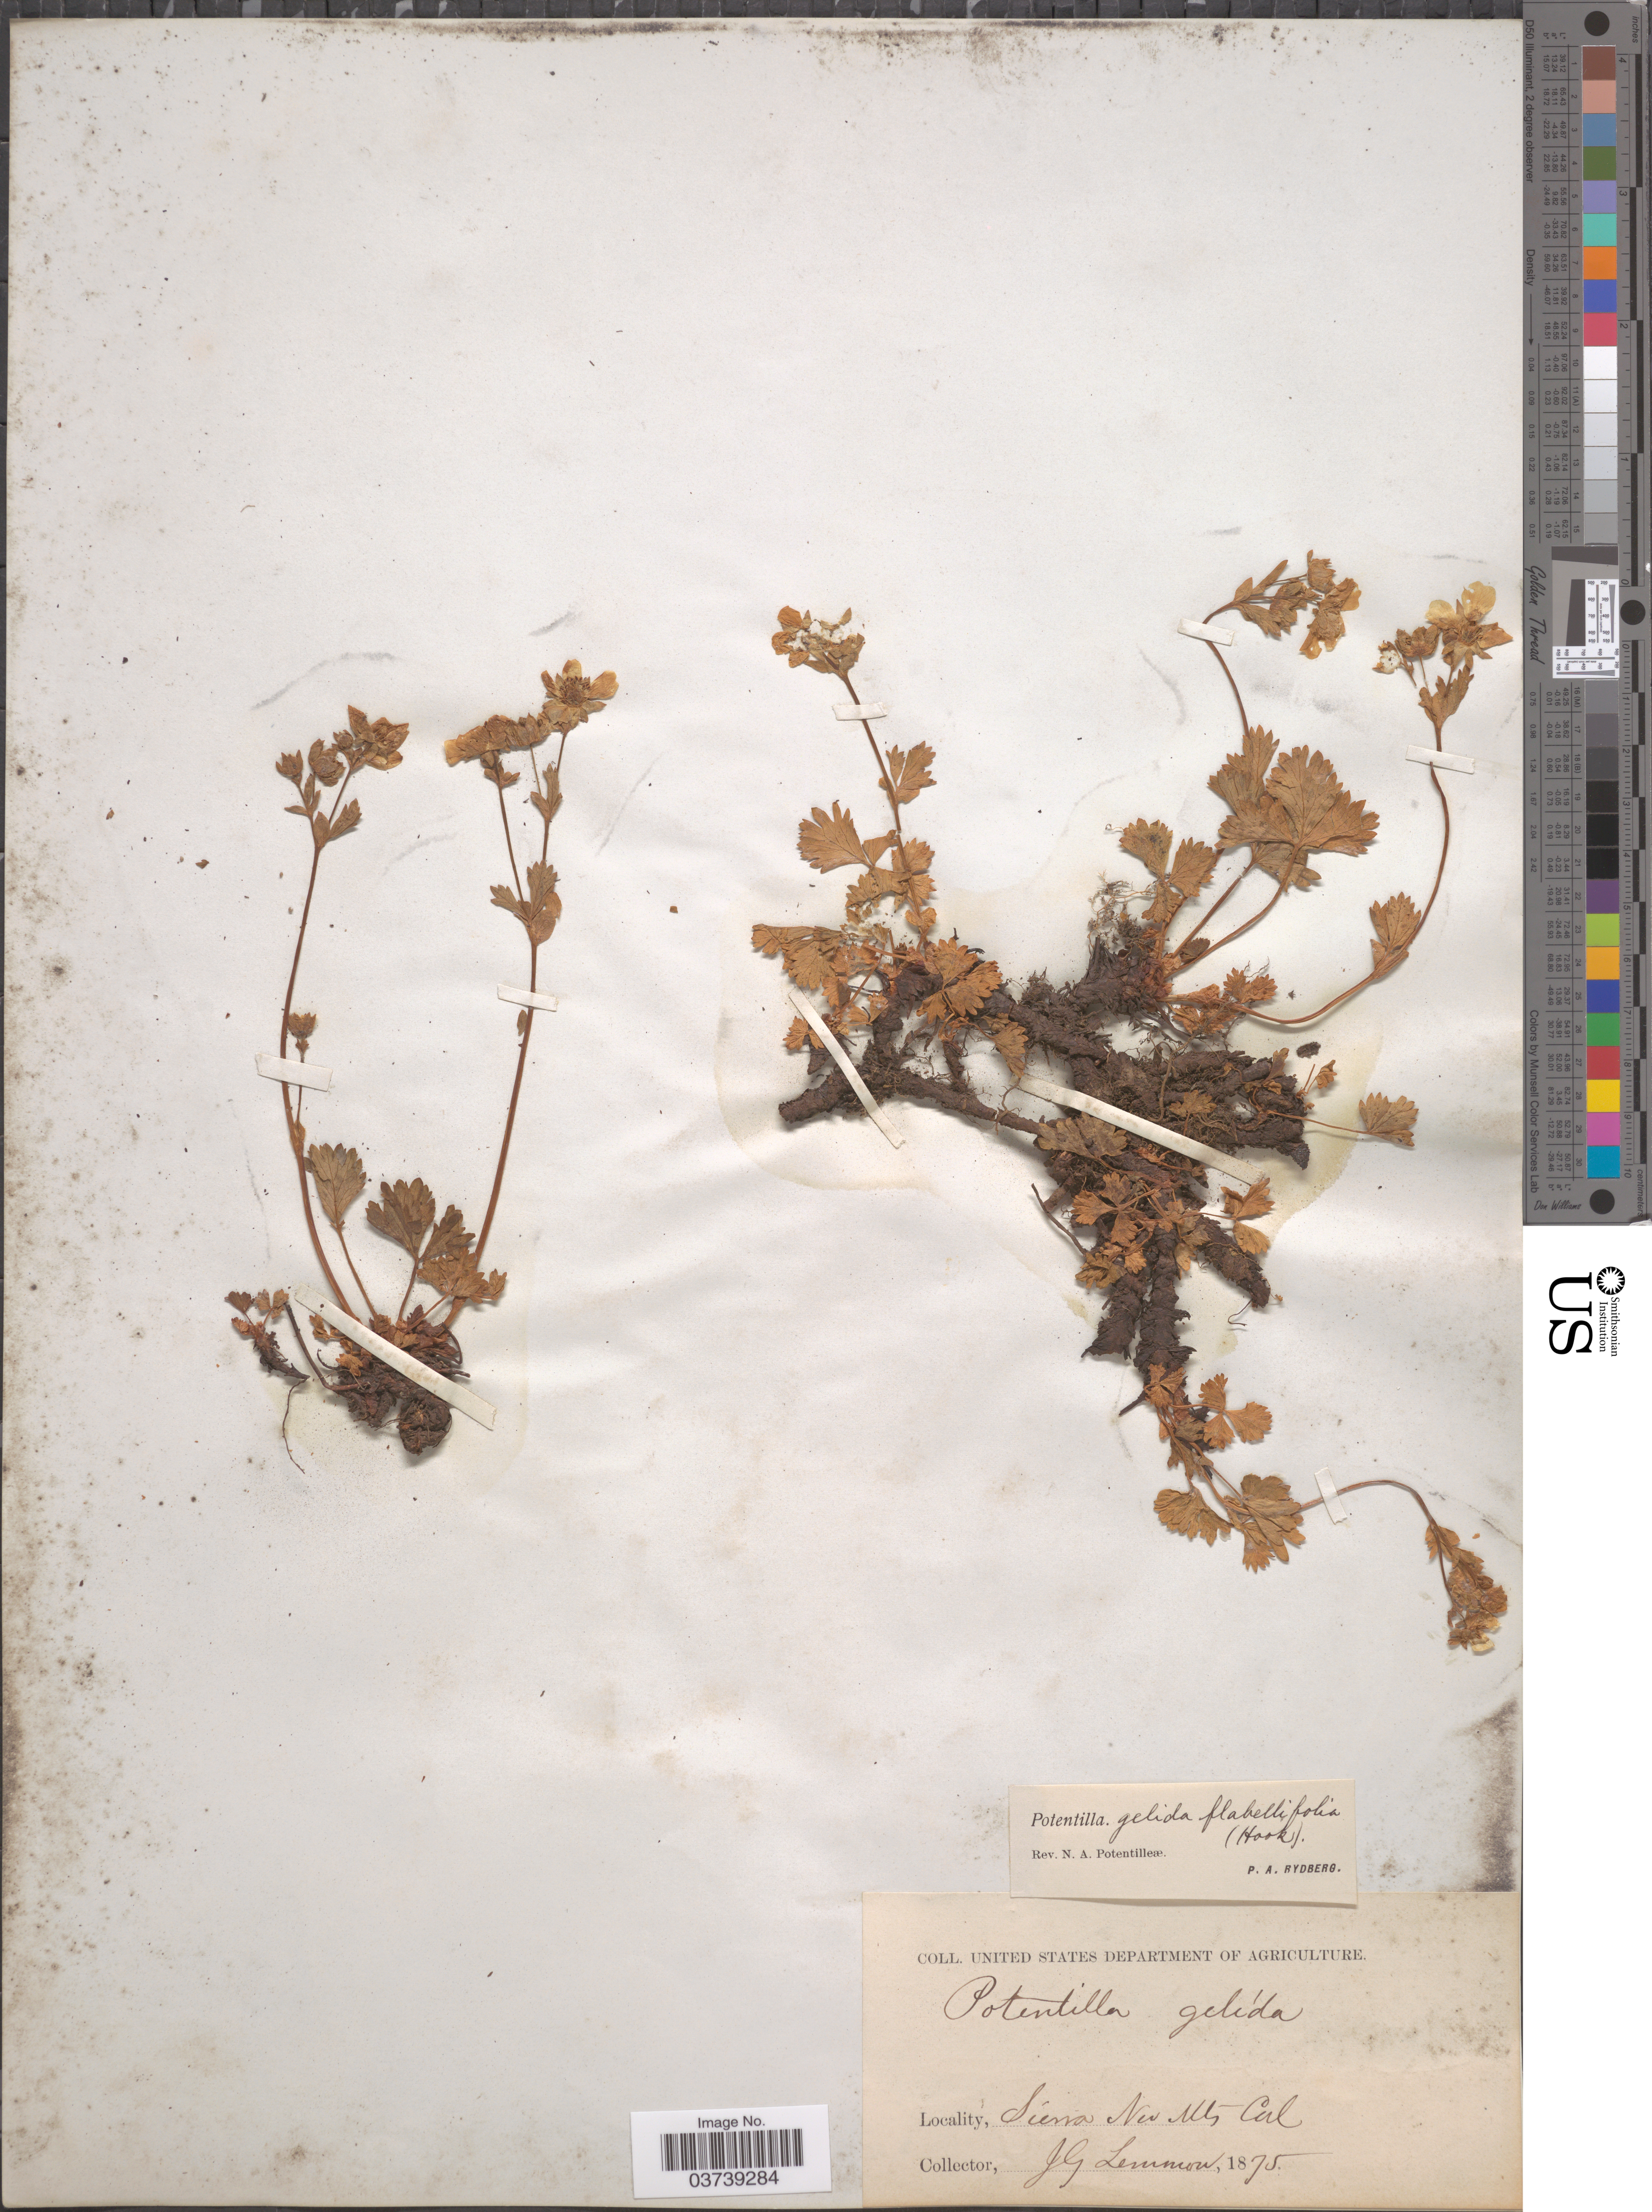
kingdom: Plantae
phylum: Tracheophyta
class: Magnoliopsida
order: Rosales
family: Rosaceae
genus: Potentilla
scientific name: Potentilla flabellifolia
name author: Hook. ex Torr. & A. Gray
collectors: J. Lemmon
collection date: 1875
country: United States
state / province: California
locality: Sierra Nev. Mts.